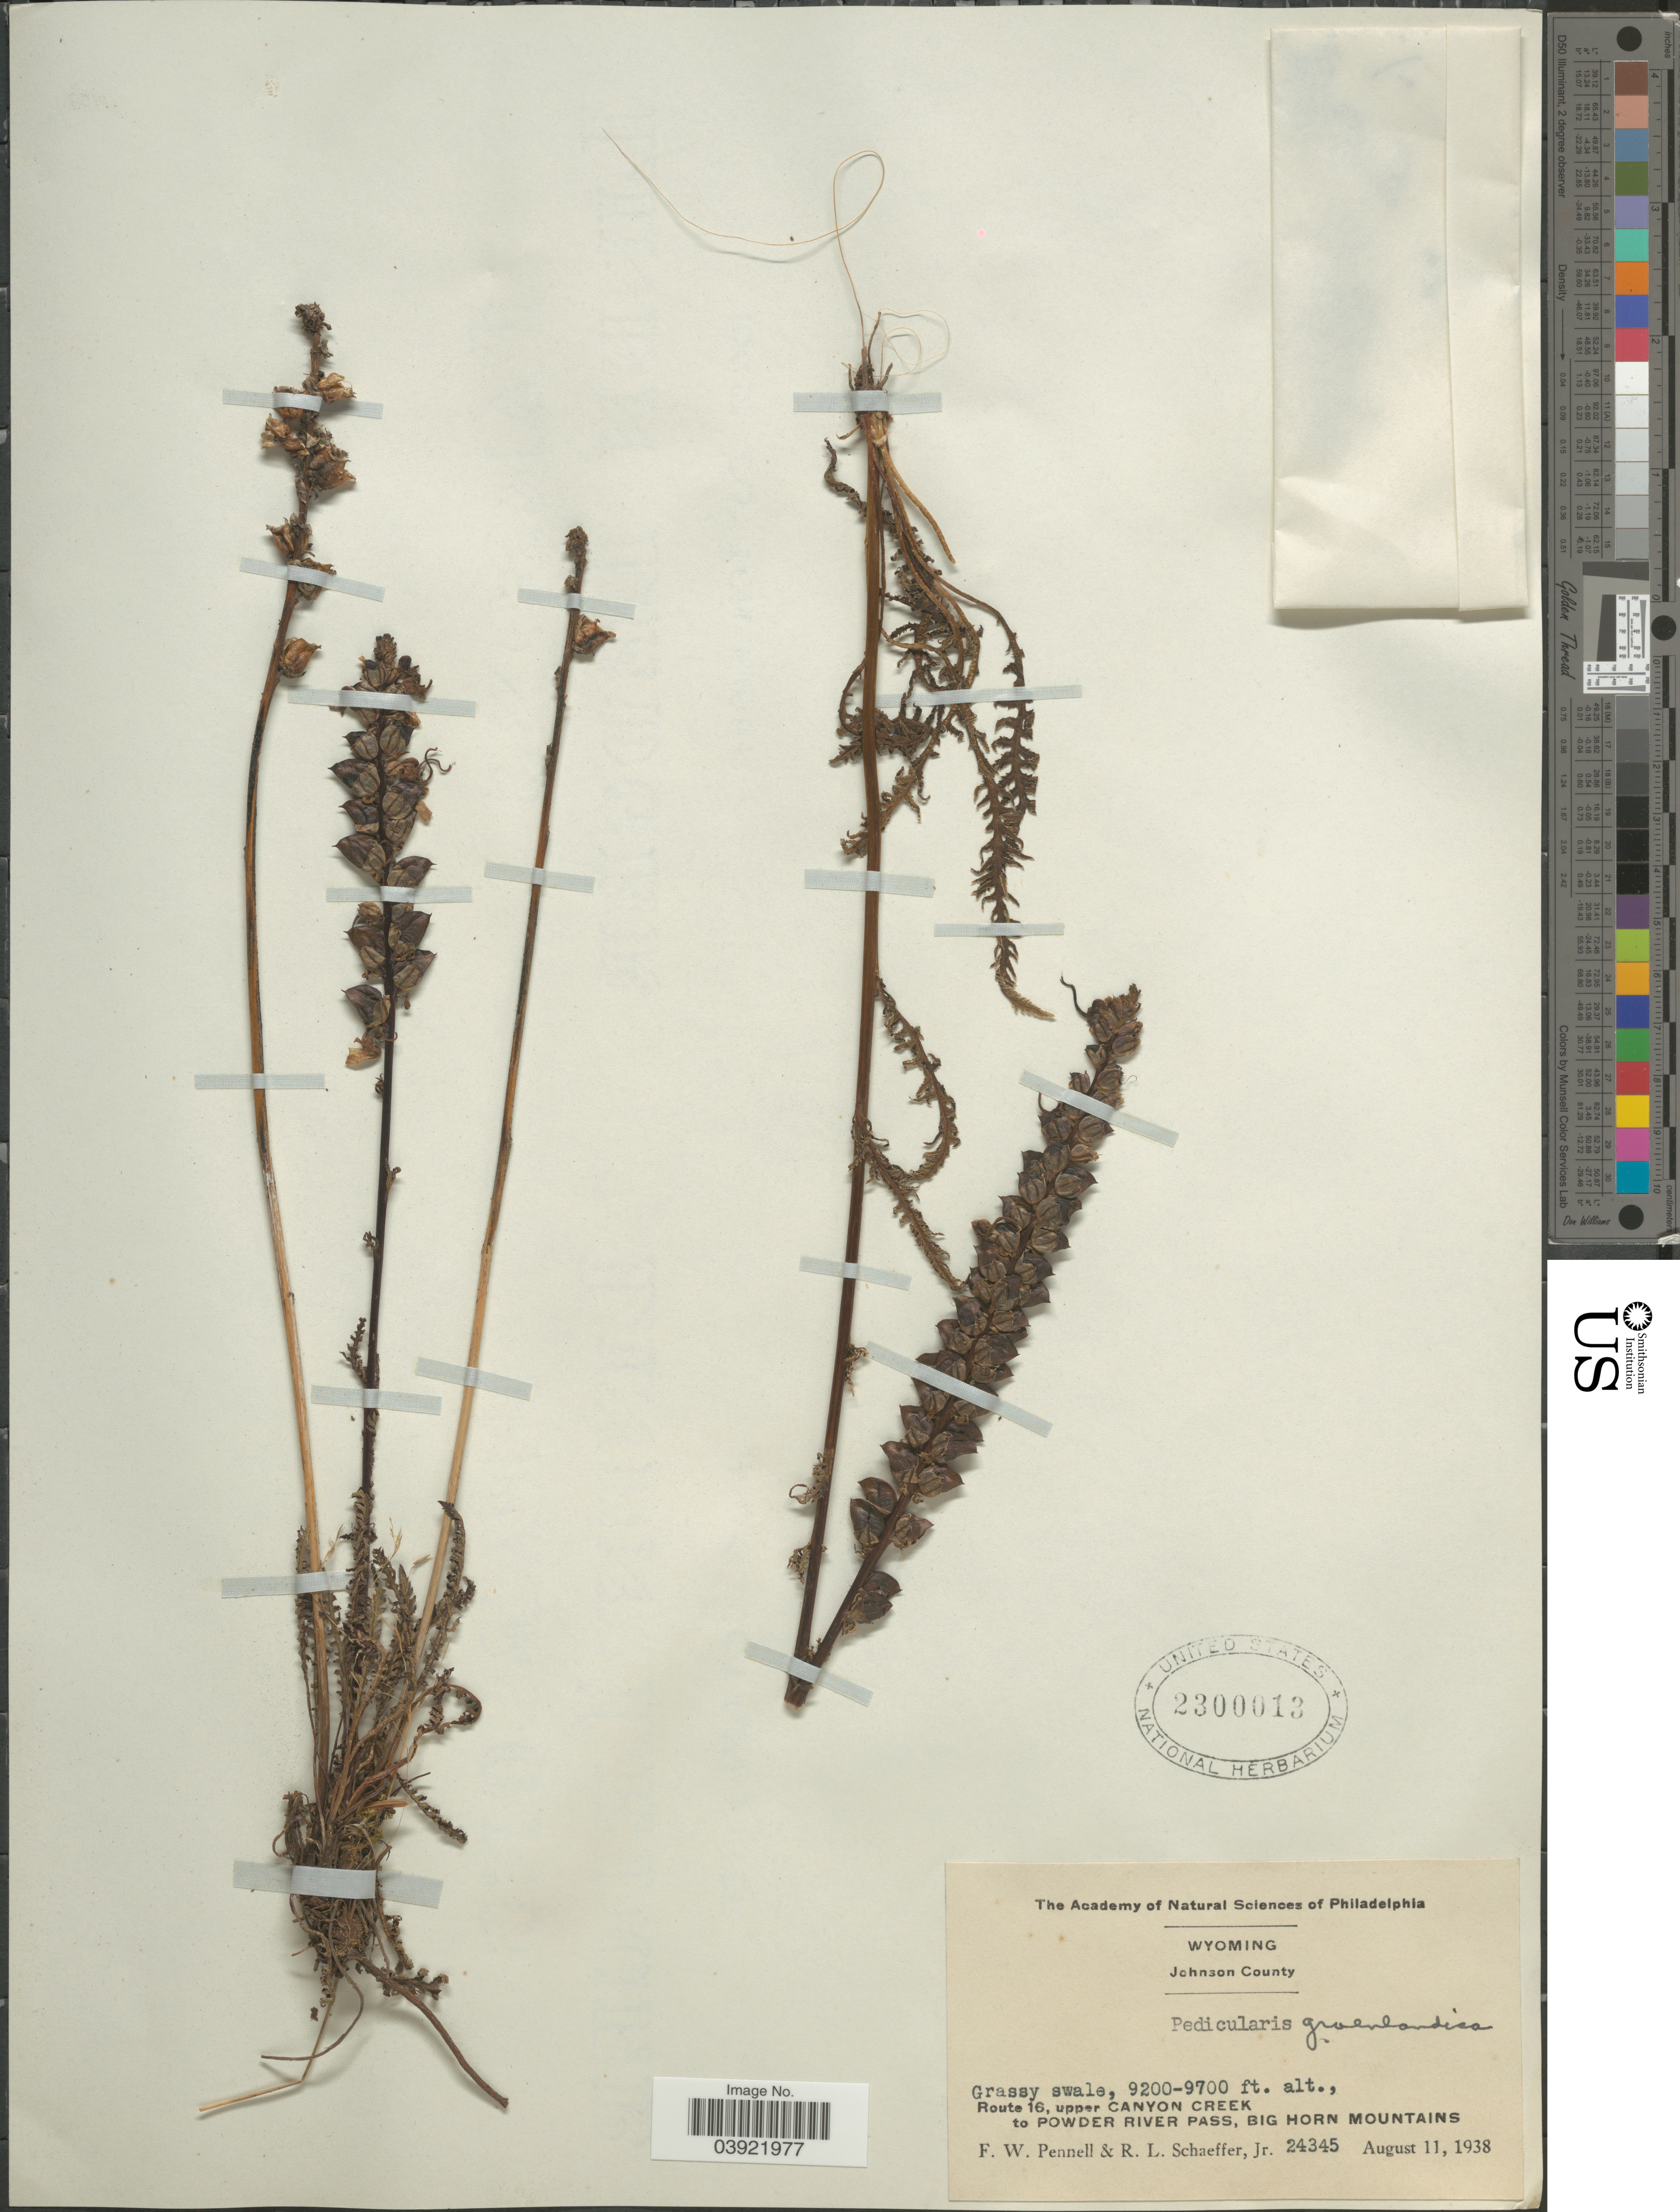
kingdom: Plantae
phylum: Tracheophyta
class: Magnoliopsida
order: Lamiales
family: Orobanchaceae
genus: Pedicularis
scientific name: Pedicularis groenlandica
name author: Retz.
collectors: F. W. Pennell & R. L. Schaeffer Jr.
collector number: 24345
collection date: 1938-08-11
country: United States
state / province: Wyoming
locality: Johnson County. Route 16, upper Canyon Creek to Powder River Pass, Big Horn Mountains.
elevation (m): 2804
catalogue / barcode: US 2300013